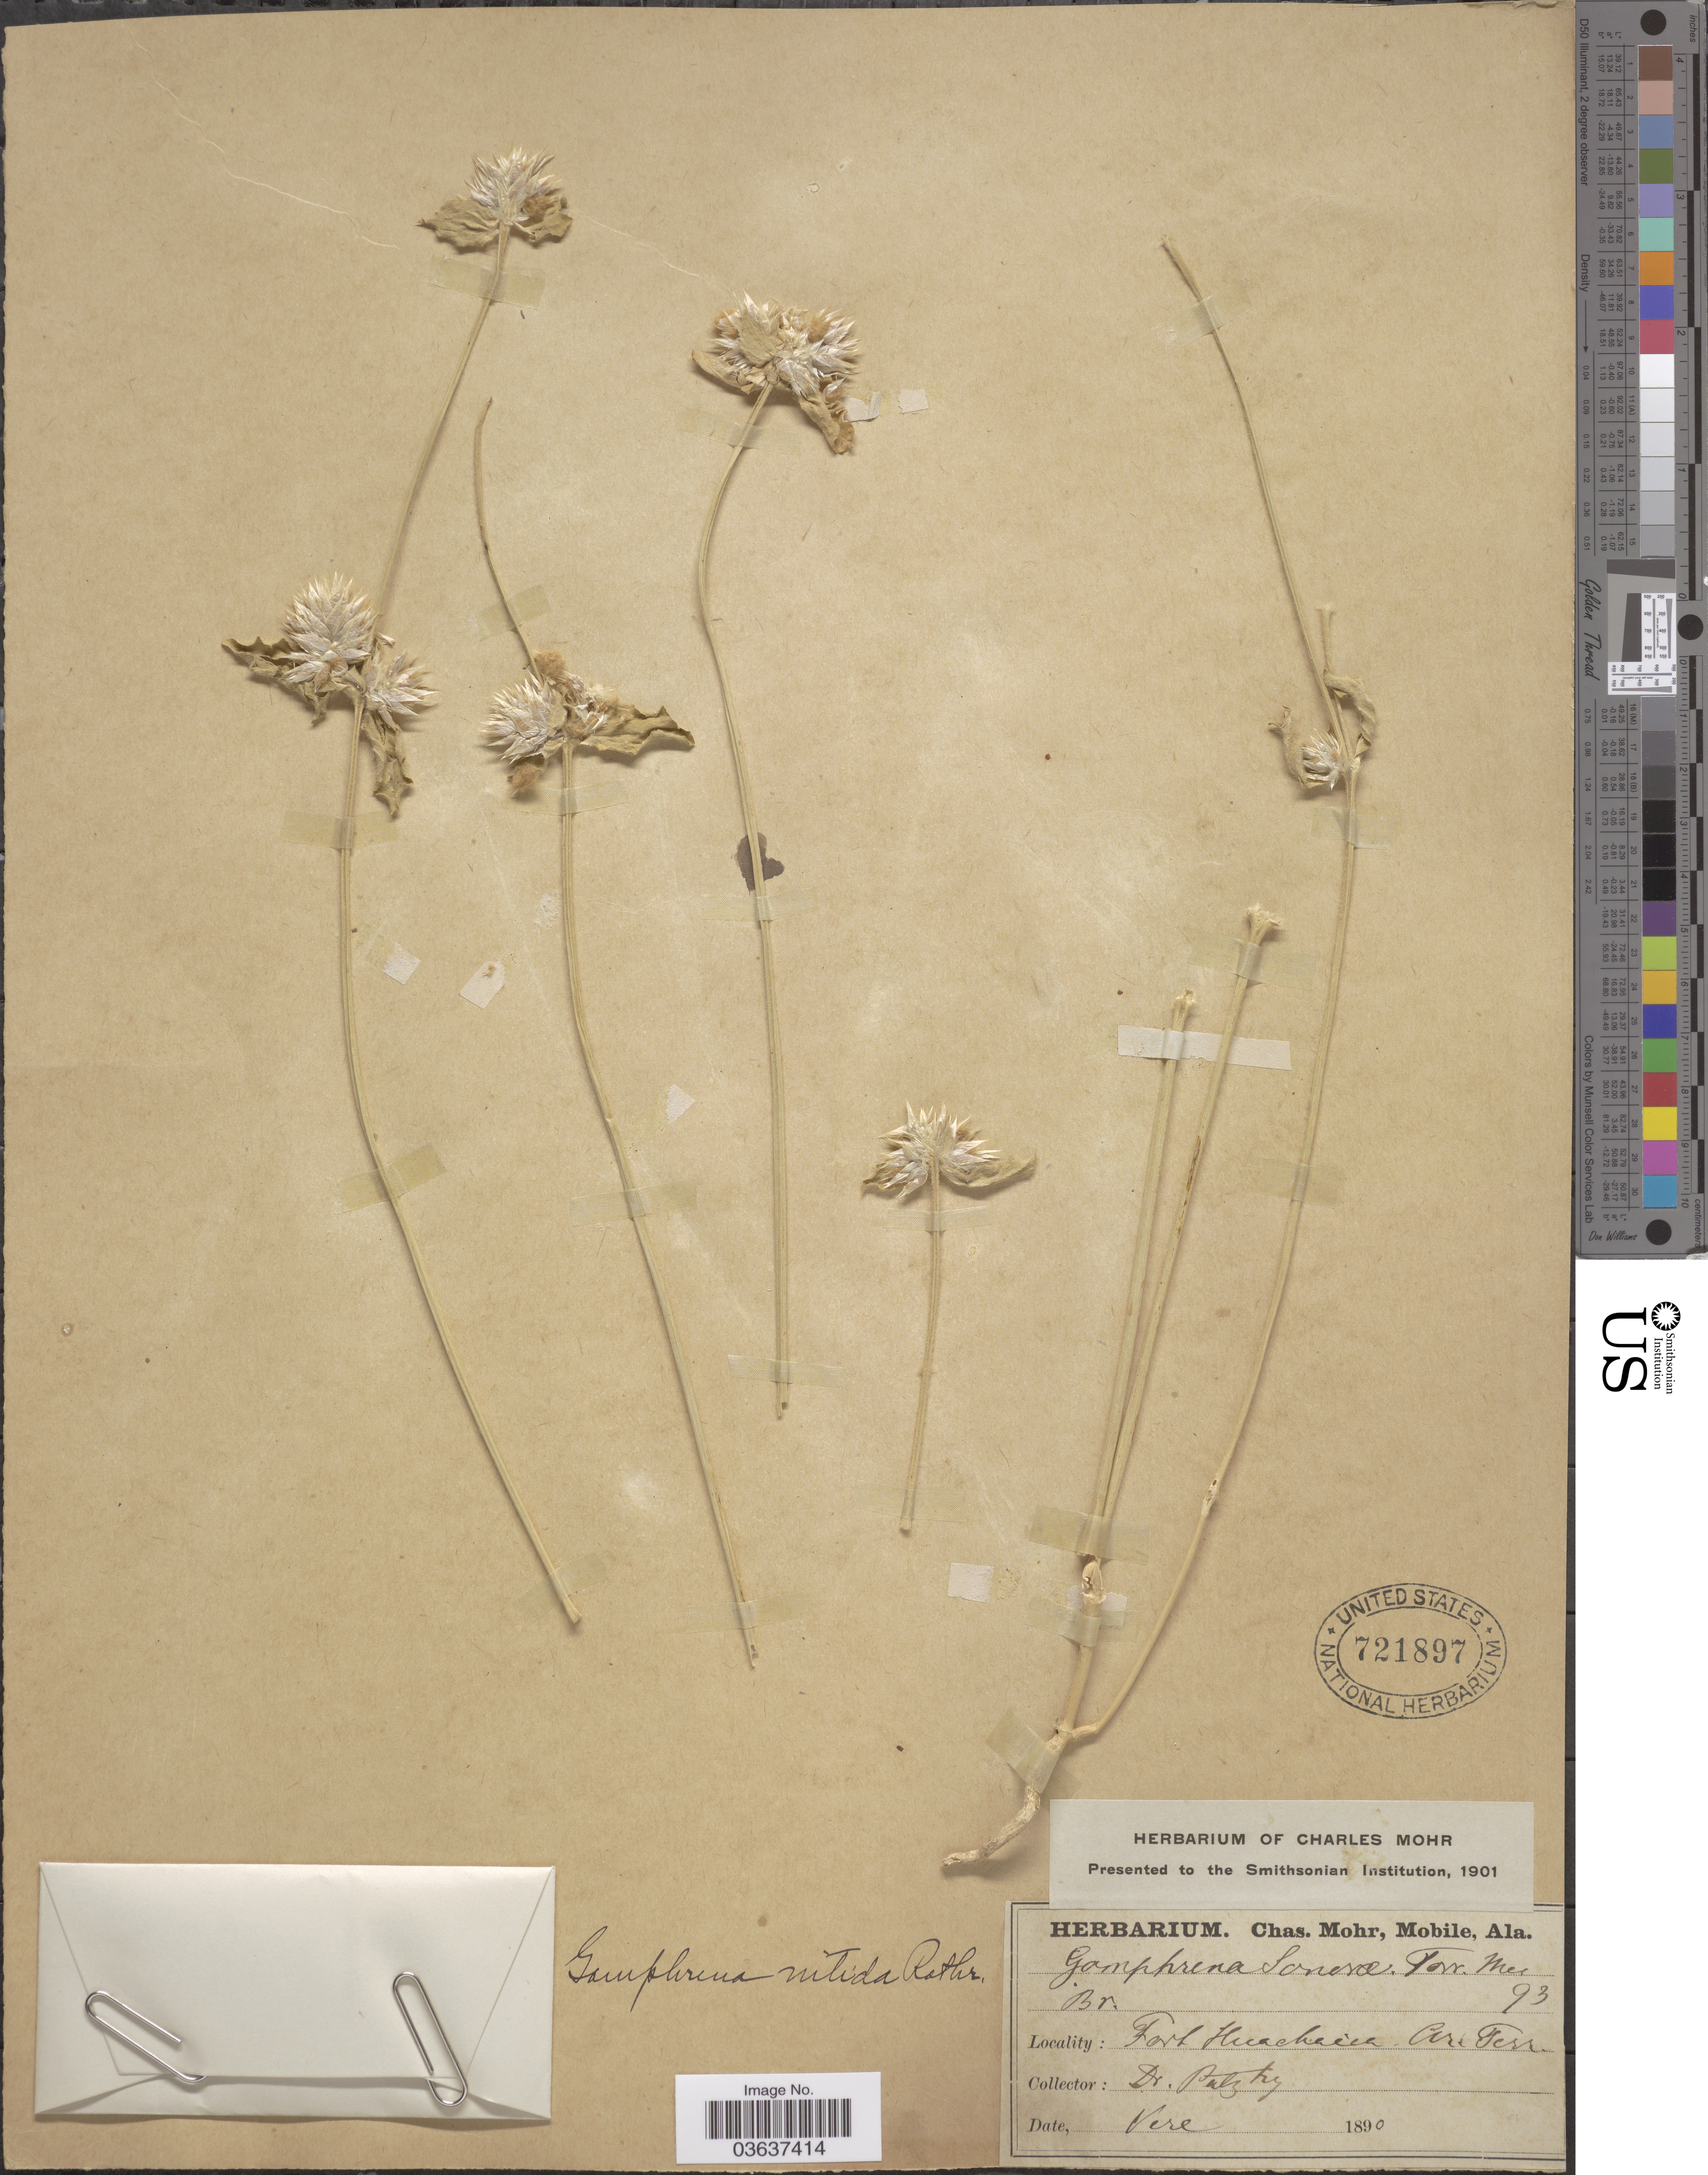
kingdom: Plantae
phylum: Tracheophyta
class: Magnoliopsida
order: Caryophyllales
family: Amaranthaceae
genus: Gomphrena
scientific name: Gomphrena nitida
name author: Rothr.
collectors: -. Patzky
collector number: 93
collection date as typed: Vere* 1890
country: United States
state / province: Arizona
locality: Fort Huachuca. Ari Terr.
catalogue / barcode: US 721897